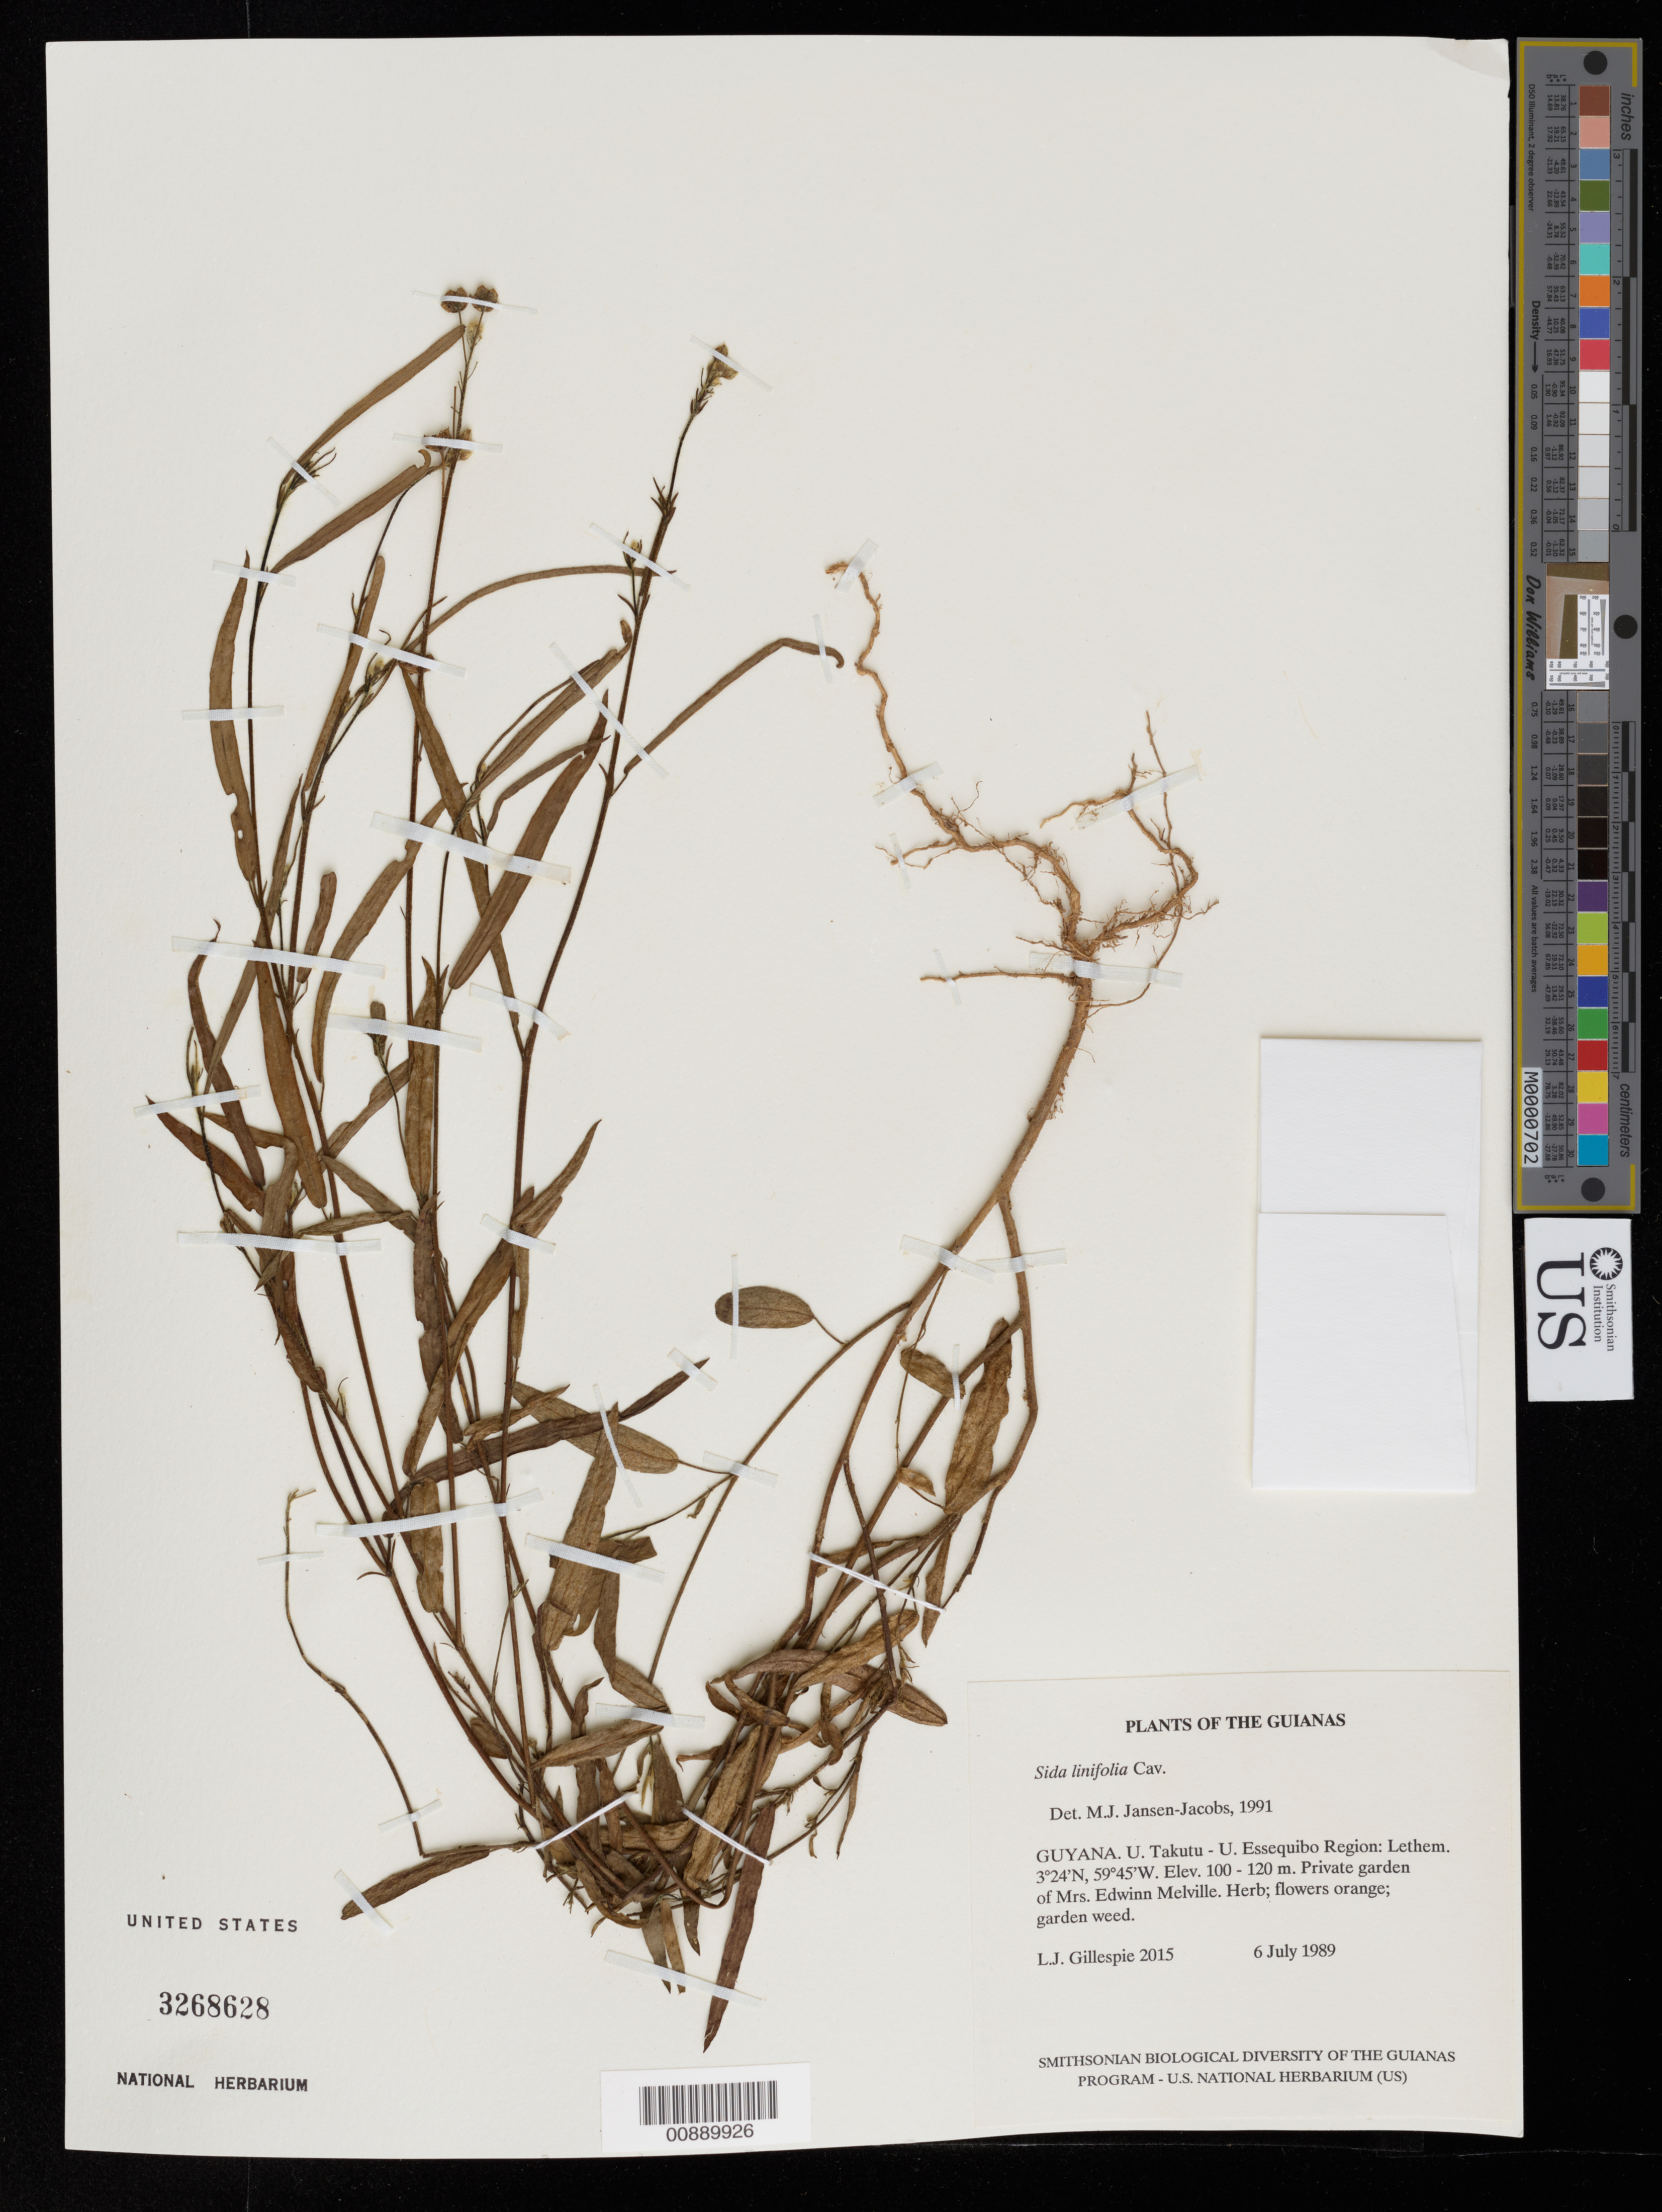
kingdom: Plantae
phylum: Tracheophyta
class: Magnoliopsida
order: Malvales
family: Malvaceae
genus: Sida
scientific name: Sida linifolia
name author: Cav.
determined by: Jansen-Jacobs, M. J., (U), Nationaal Herbarium Nederland, Utrecht University branch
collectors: L. J. Gillespie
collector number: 2015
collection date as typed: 6 July 1989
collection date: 1989-07-06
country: Guyana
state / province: U. Takutu-U. Essequibo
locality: Lethem; private garden of Mrs. Edwinn Melville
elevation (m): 100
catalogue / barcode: US 3268628